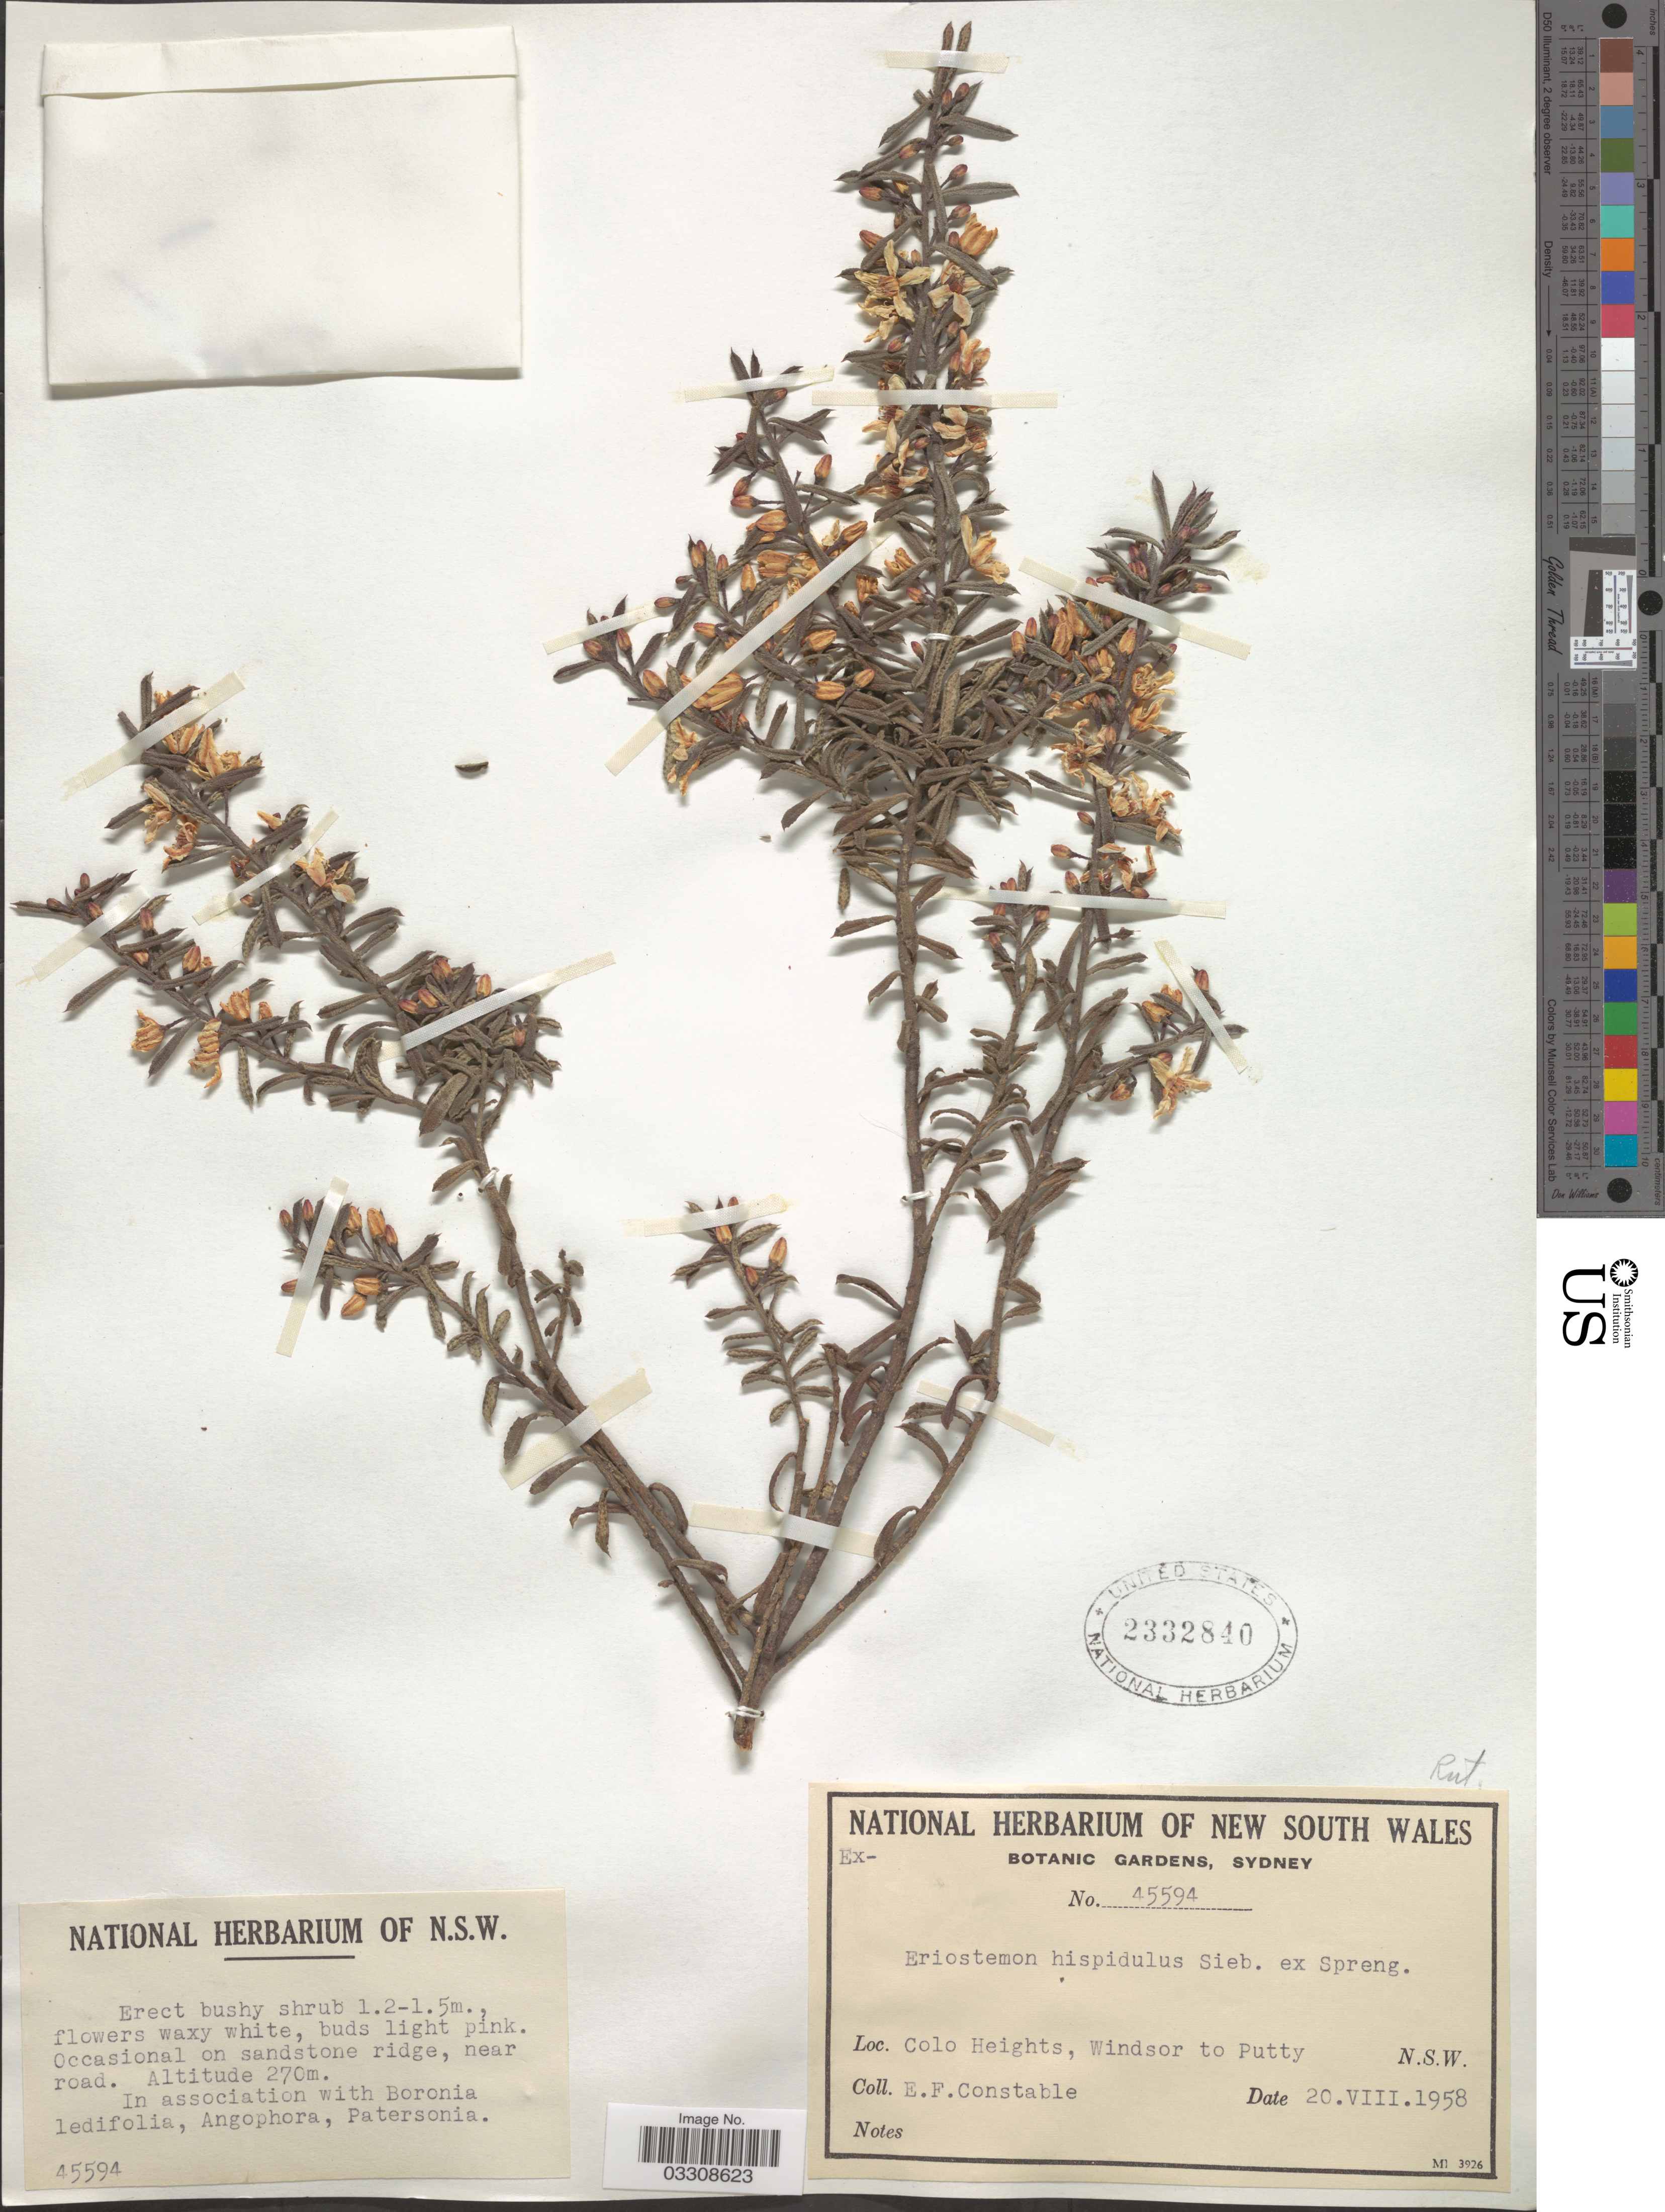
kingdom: Plantae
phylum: Tracheophyta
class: Magnoliopsida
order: Sapindales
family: Rutaceae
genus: Eriostemon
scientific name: Eriostemon hispidulus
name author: Sieber ex Spreng.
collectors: E. F. Constable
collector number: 45594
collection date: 1958-08-20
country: Australia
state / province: New South Wales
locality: Colo Heights, Windsor to Putty.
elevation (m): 270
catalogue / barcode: US 2332840